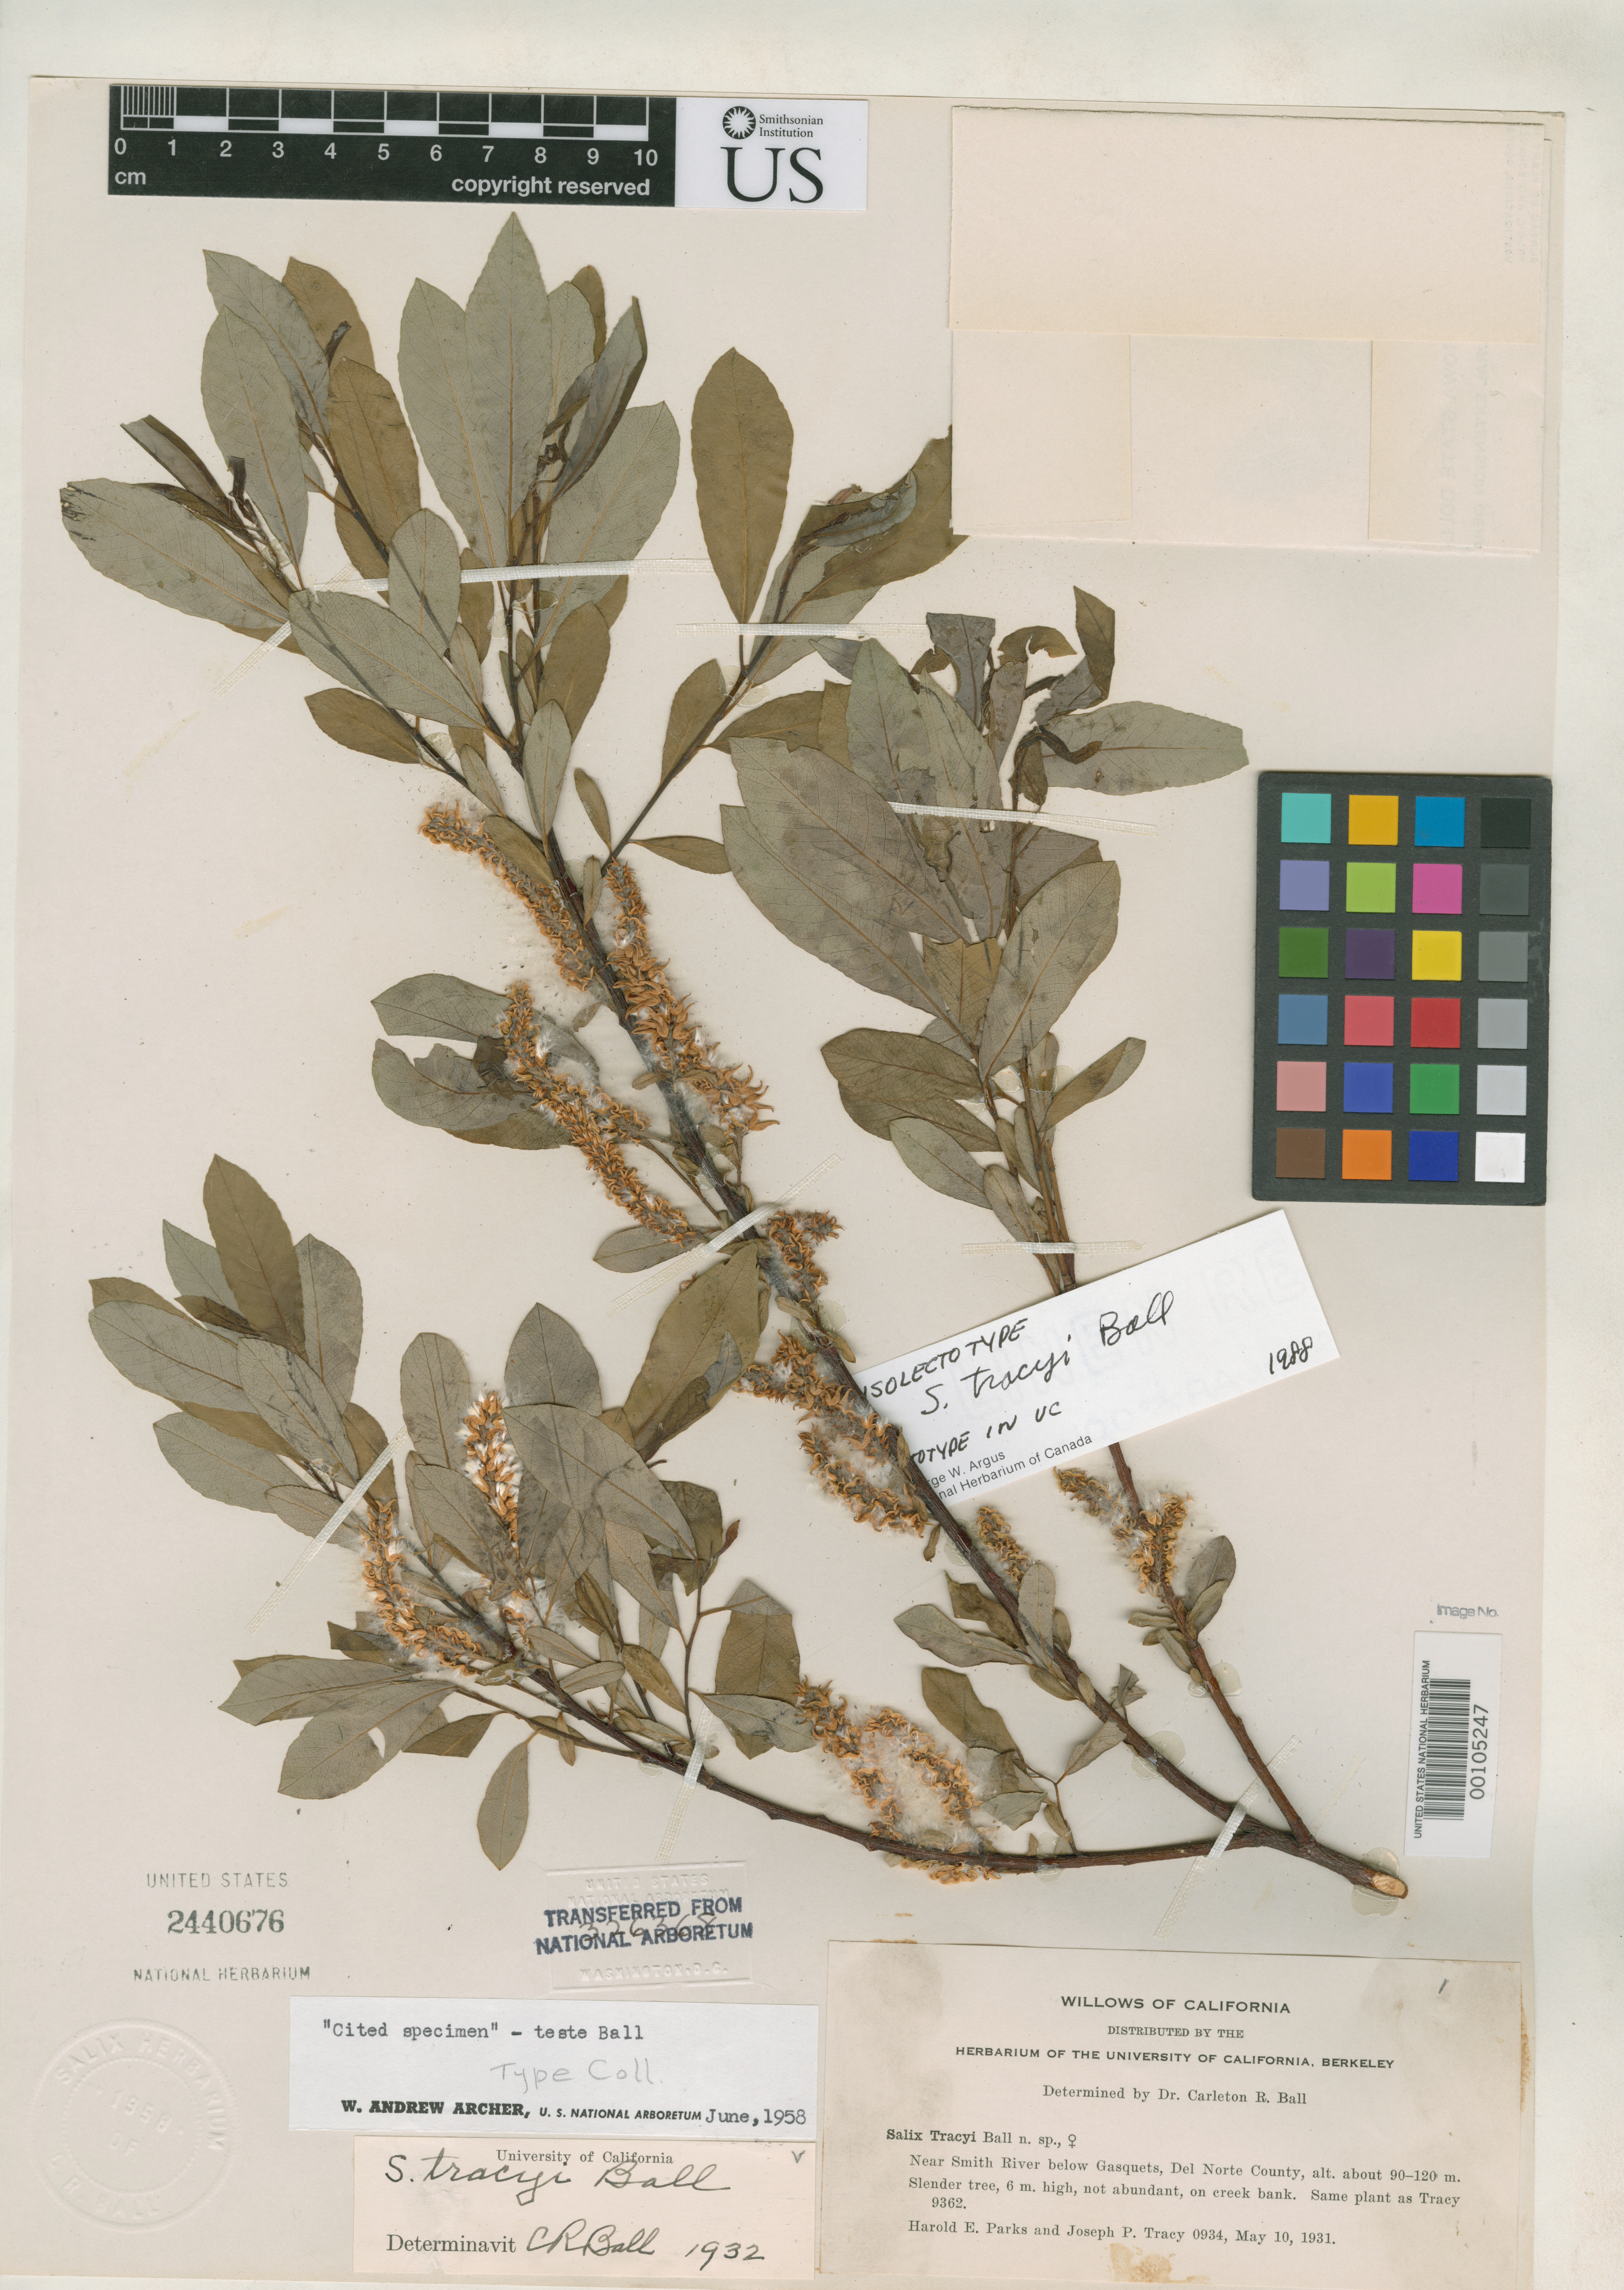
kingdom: Plantae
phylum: Tracheophyta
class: Magnoliopsida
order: Malpighiales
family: Salicaceae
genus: Salix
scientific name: Salix tracyi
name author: C.R. Ball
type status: Isosyntype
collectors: H. E. Parks & J. Tracy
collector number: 0934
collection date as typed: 10 May 1931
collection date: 1931-05-10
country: United States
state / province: California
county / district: Del Norte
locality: "French Flat" just below Gasquet.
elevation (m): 90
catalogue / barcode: US 2440676